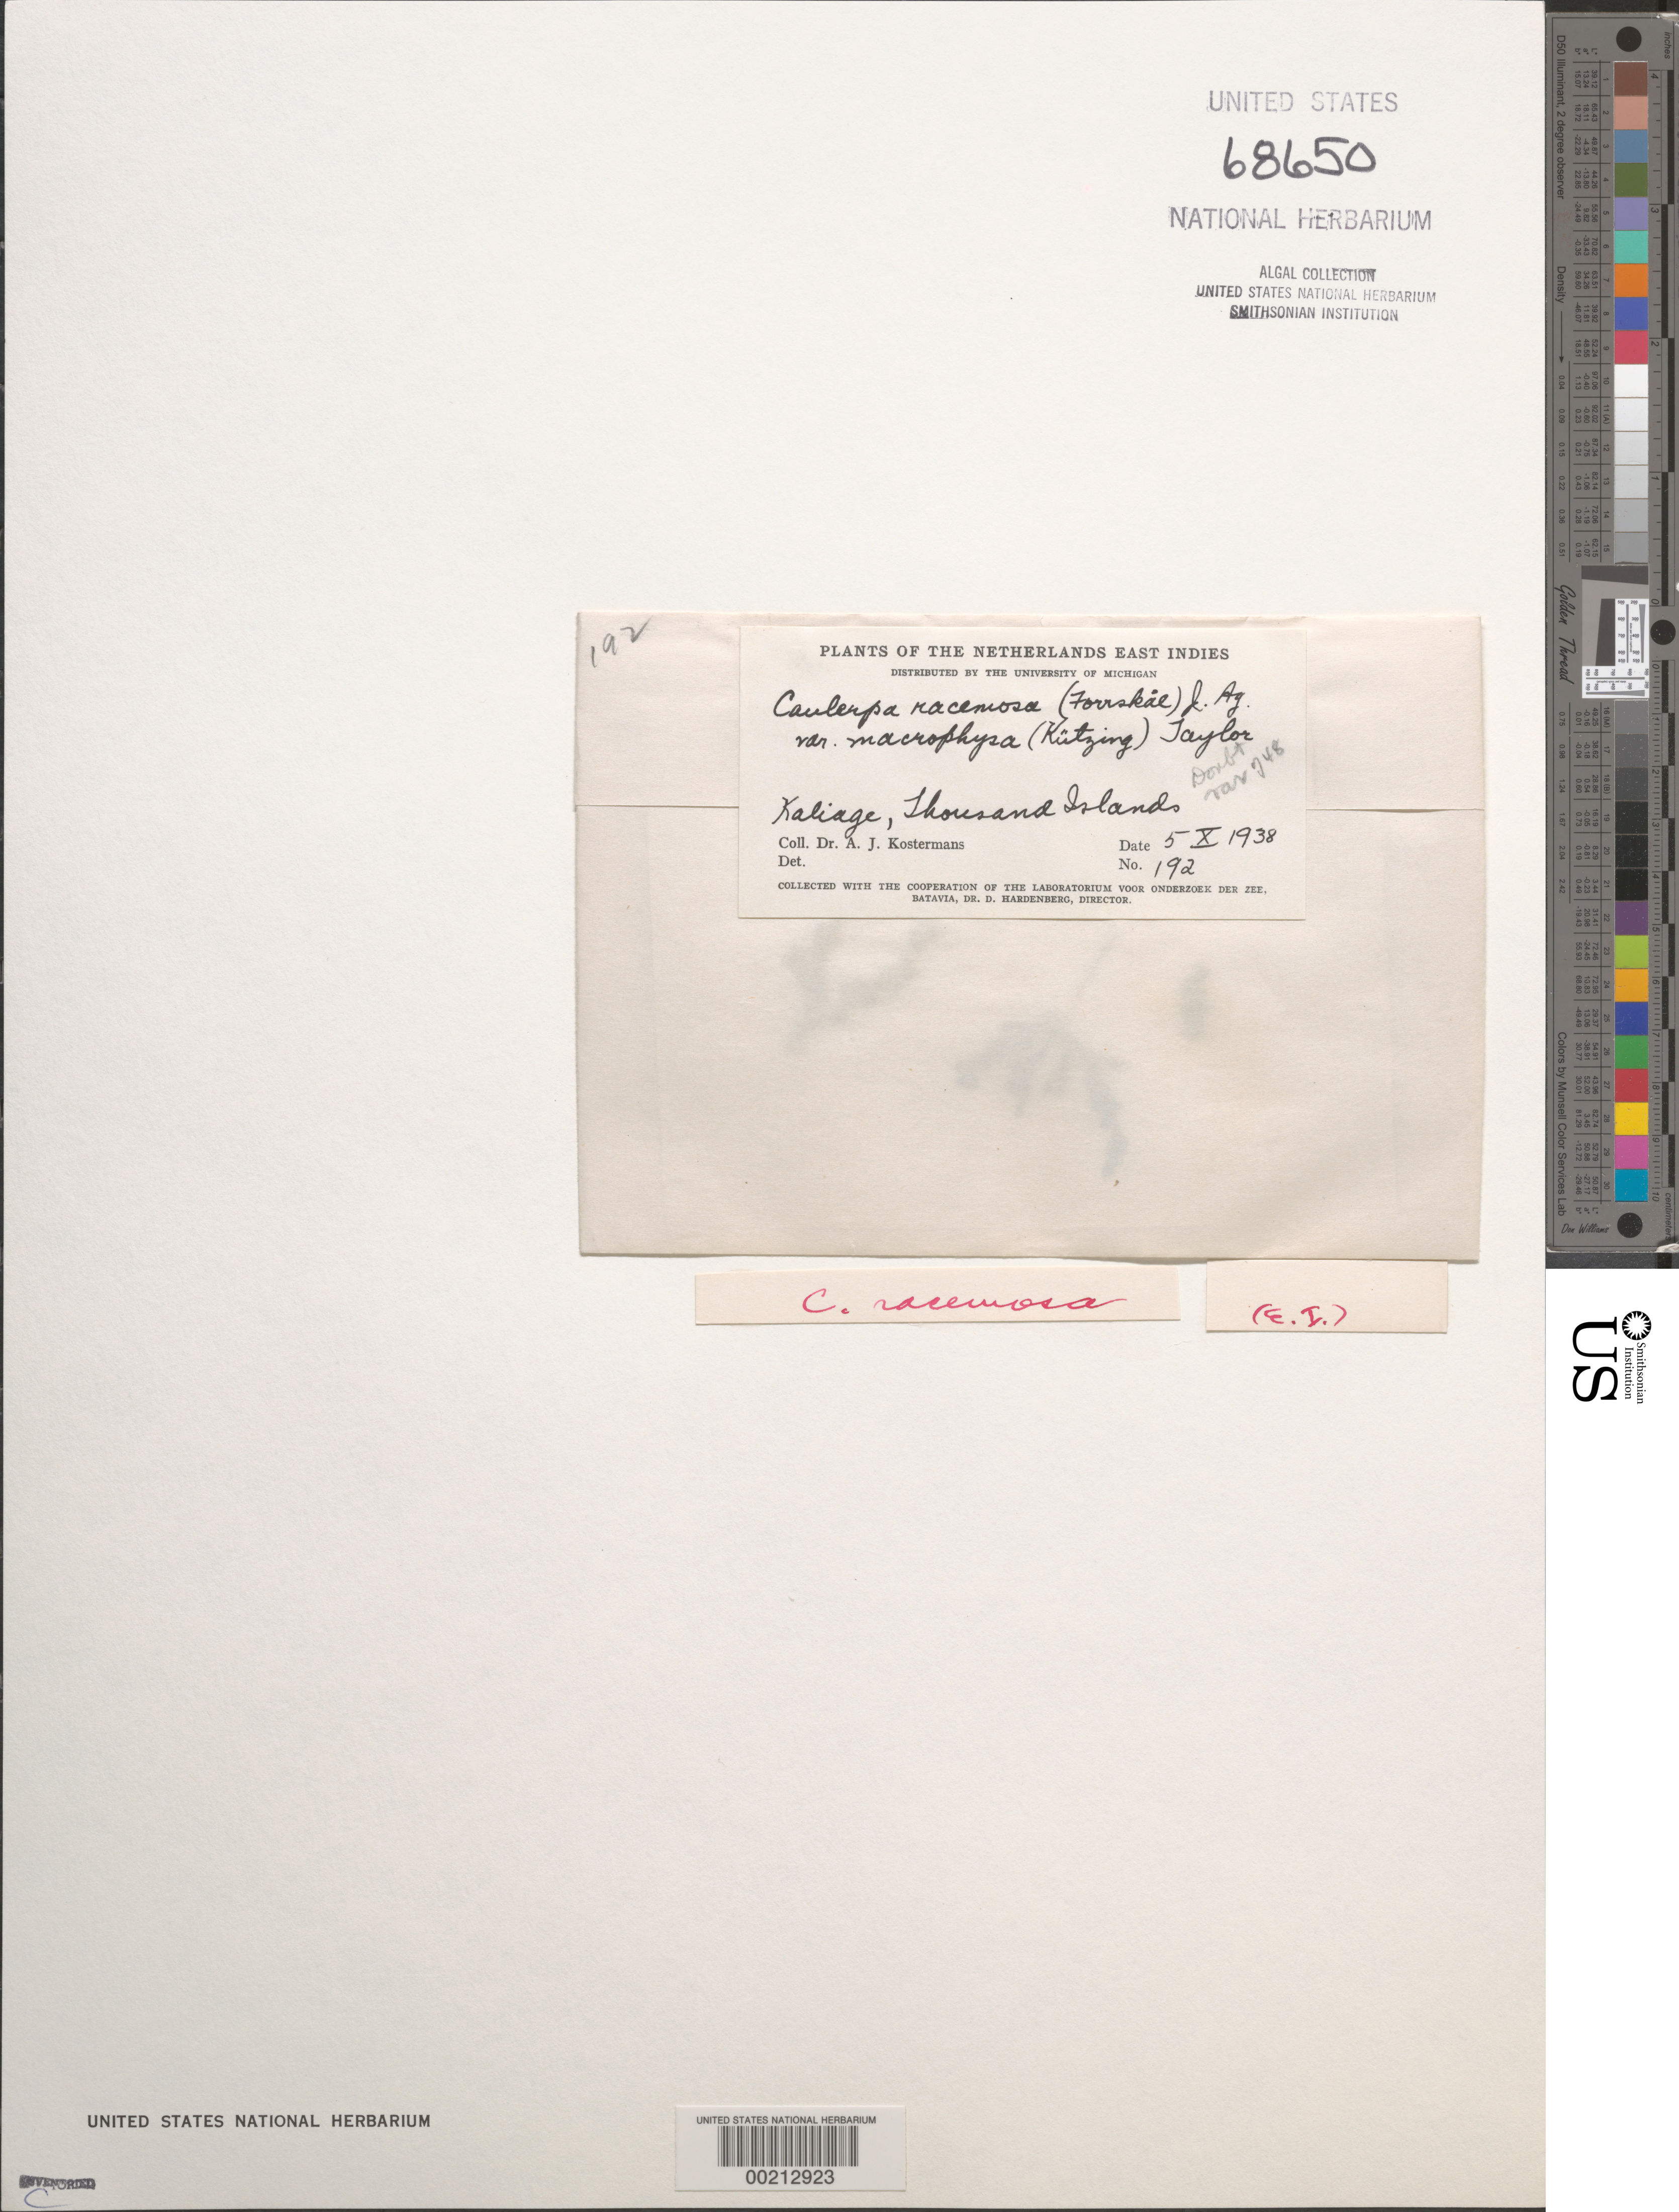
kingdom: Plantae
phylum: Chlorophyta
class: Ulvophyceae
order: Bryopsidales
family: Caulerpaceae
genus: Caulerpa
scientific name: Caulerpa racemosa var. macrophysa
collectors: A. J. G. Kostermans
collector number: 192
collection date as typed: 05 Oct 1938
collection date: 1938-10-05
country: Indonesia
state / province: Java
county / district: Jawa Barat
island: Kaliage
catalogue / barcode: US 68650